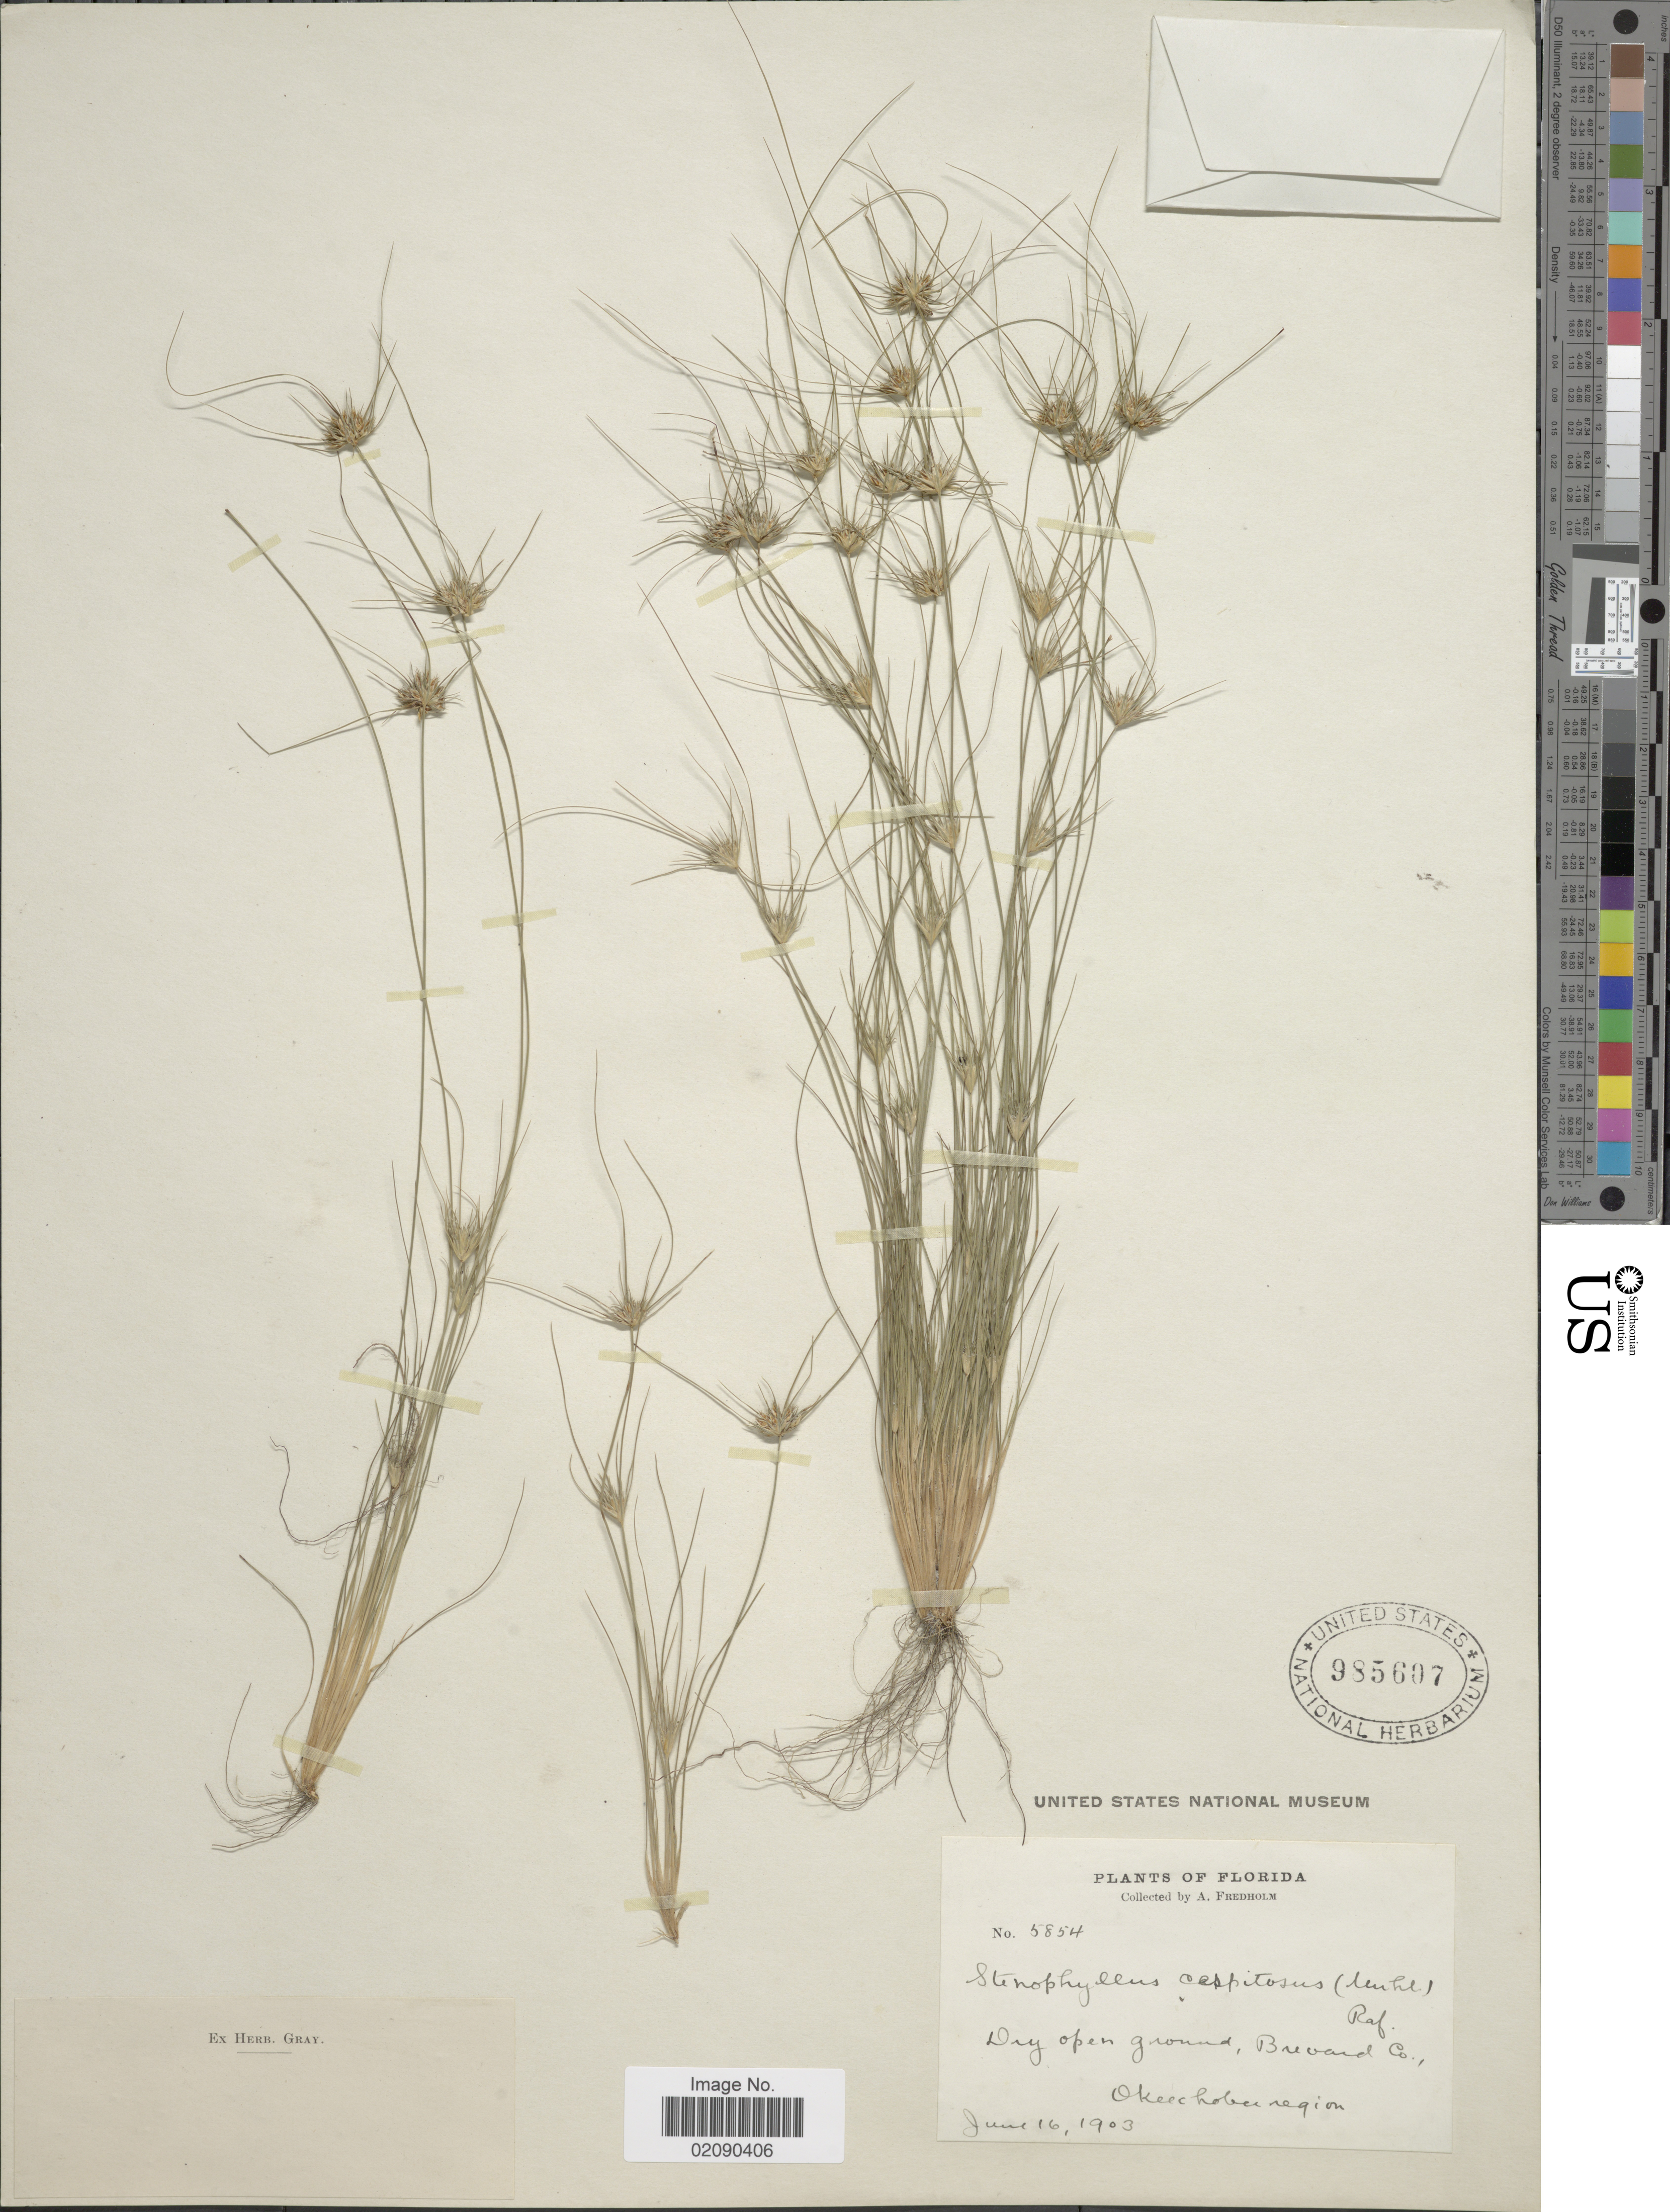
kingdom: Plantae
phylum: Tracheophyta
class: Liliopsida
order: Poales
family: Cyperaceae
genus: Bulbostylis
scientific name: Bulbostylis stenophylla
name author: (Elliott) C.B. Clarke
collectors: A. Fredholm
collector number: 5854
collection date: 1903-06-16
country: United States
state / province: Florida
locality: Dry open ground, Brevard Co, Okeec hobu region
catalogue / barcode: US 985607